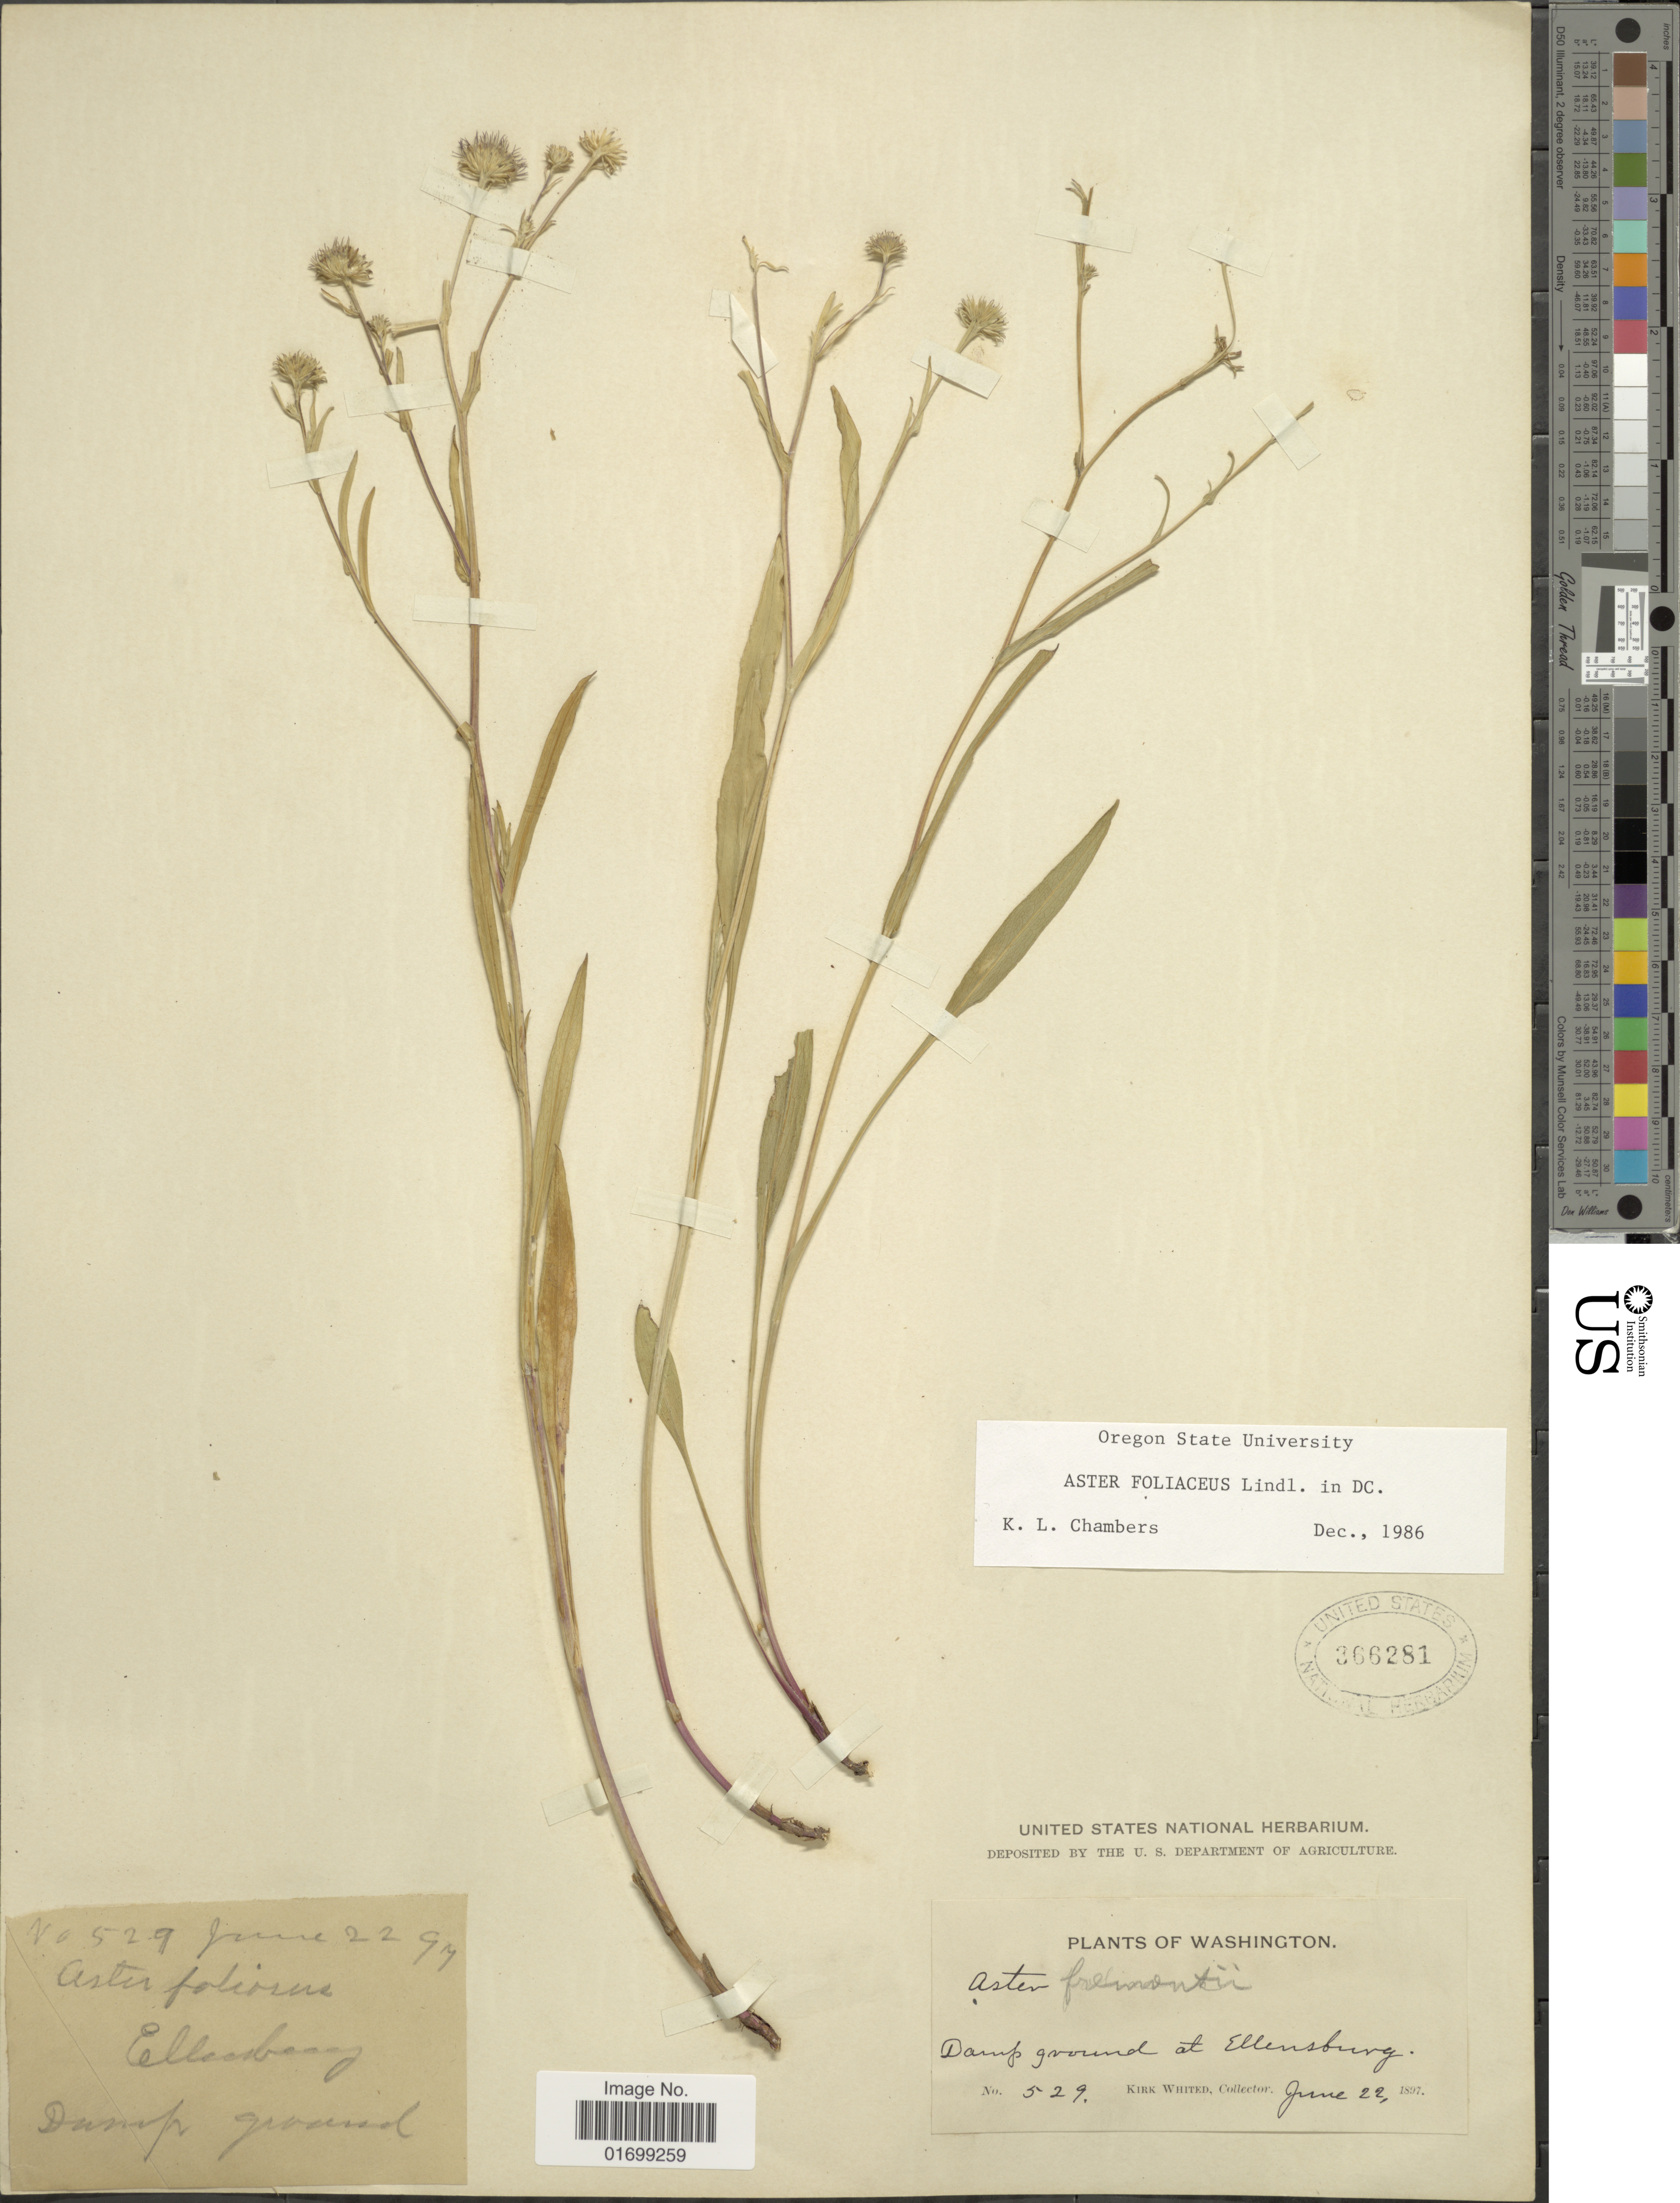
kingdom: Plantae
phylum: Tracheophyta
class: Magnoliopsida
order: Asterales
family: Asteraceae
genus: Symphyotrichum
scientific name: Symphyotrichum foliaceum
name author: (Lindl. ex DC.) G.L. Nesom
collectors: K. Whited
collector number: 529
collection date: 1897-06-22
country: United States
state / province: Washington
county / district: Kittitas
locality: Damp ground at Ellensburg.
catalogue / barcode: US 366281